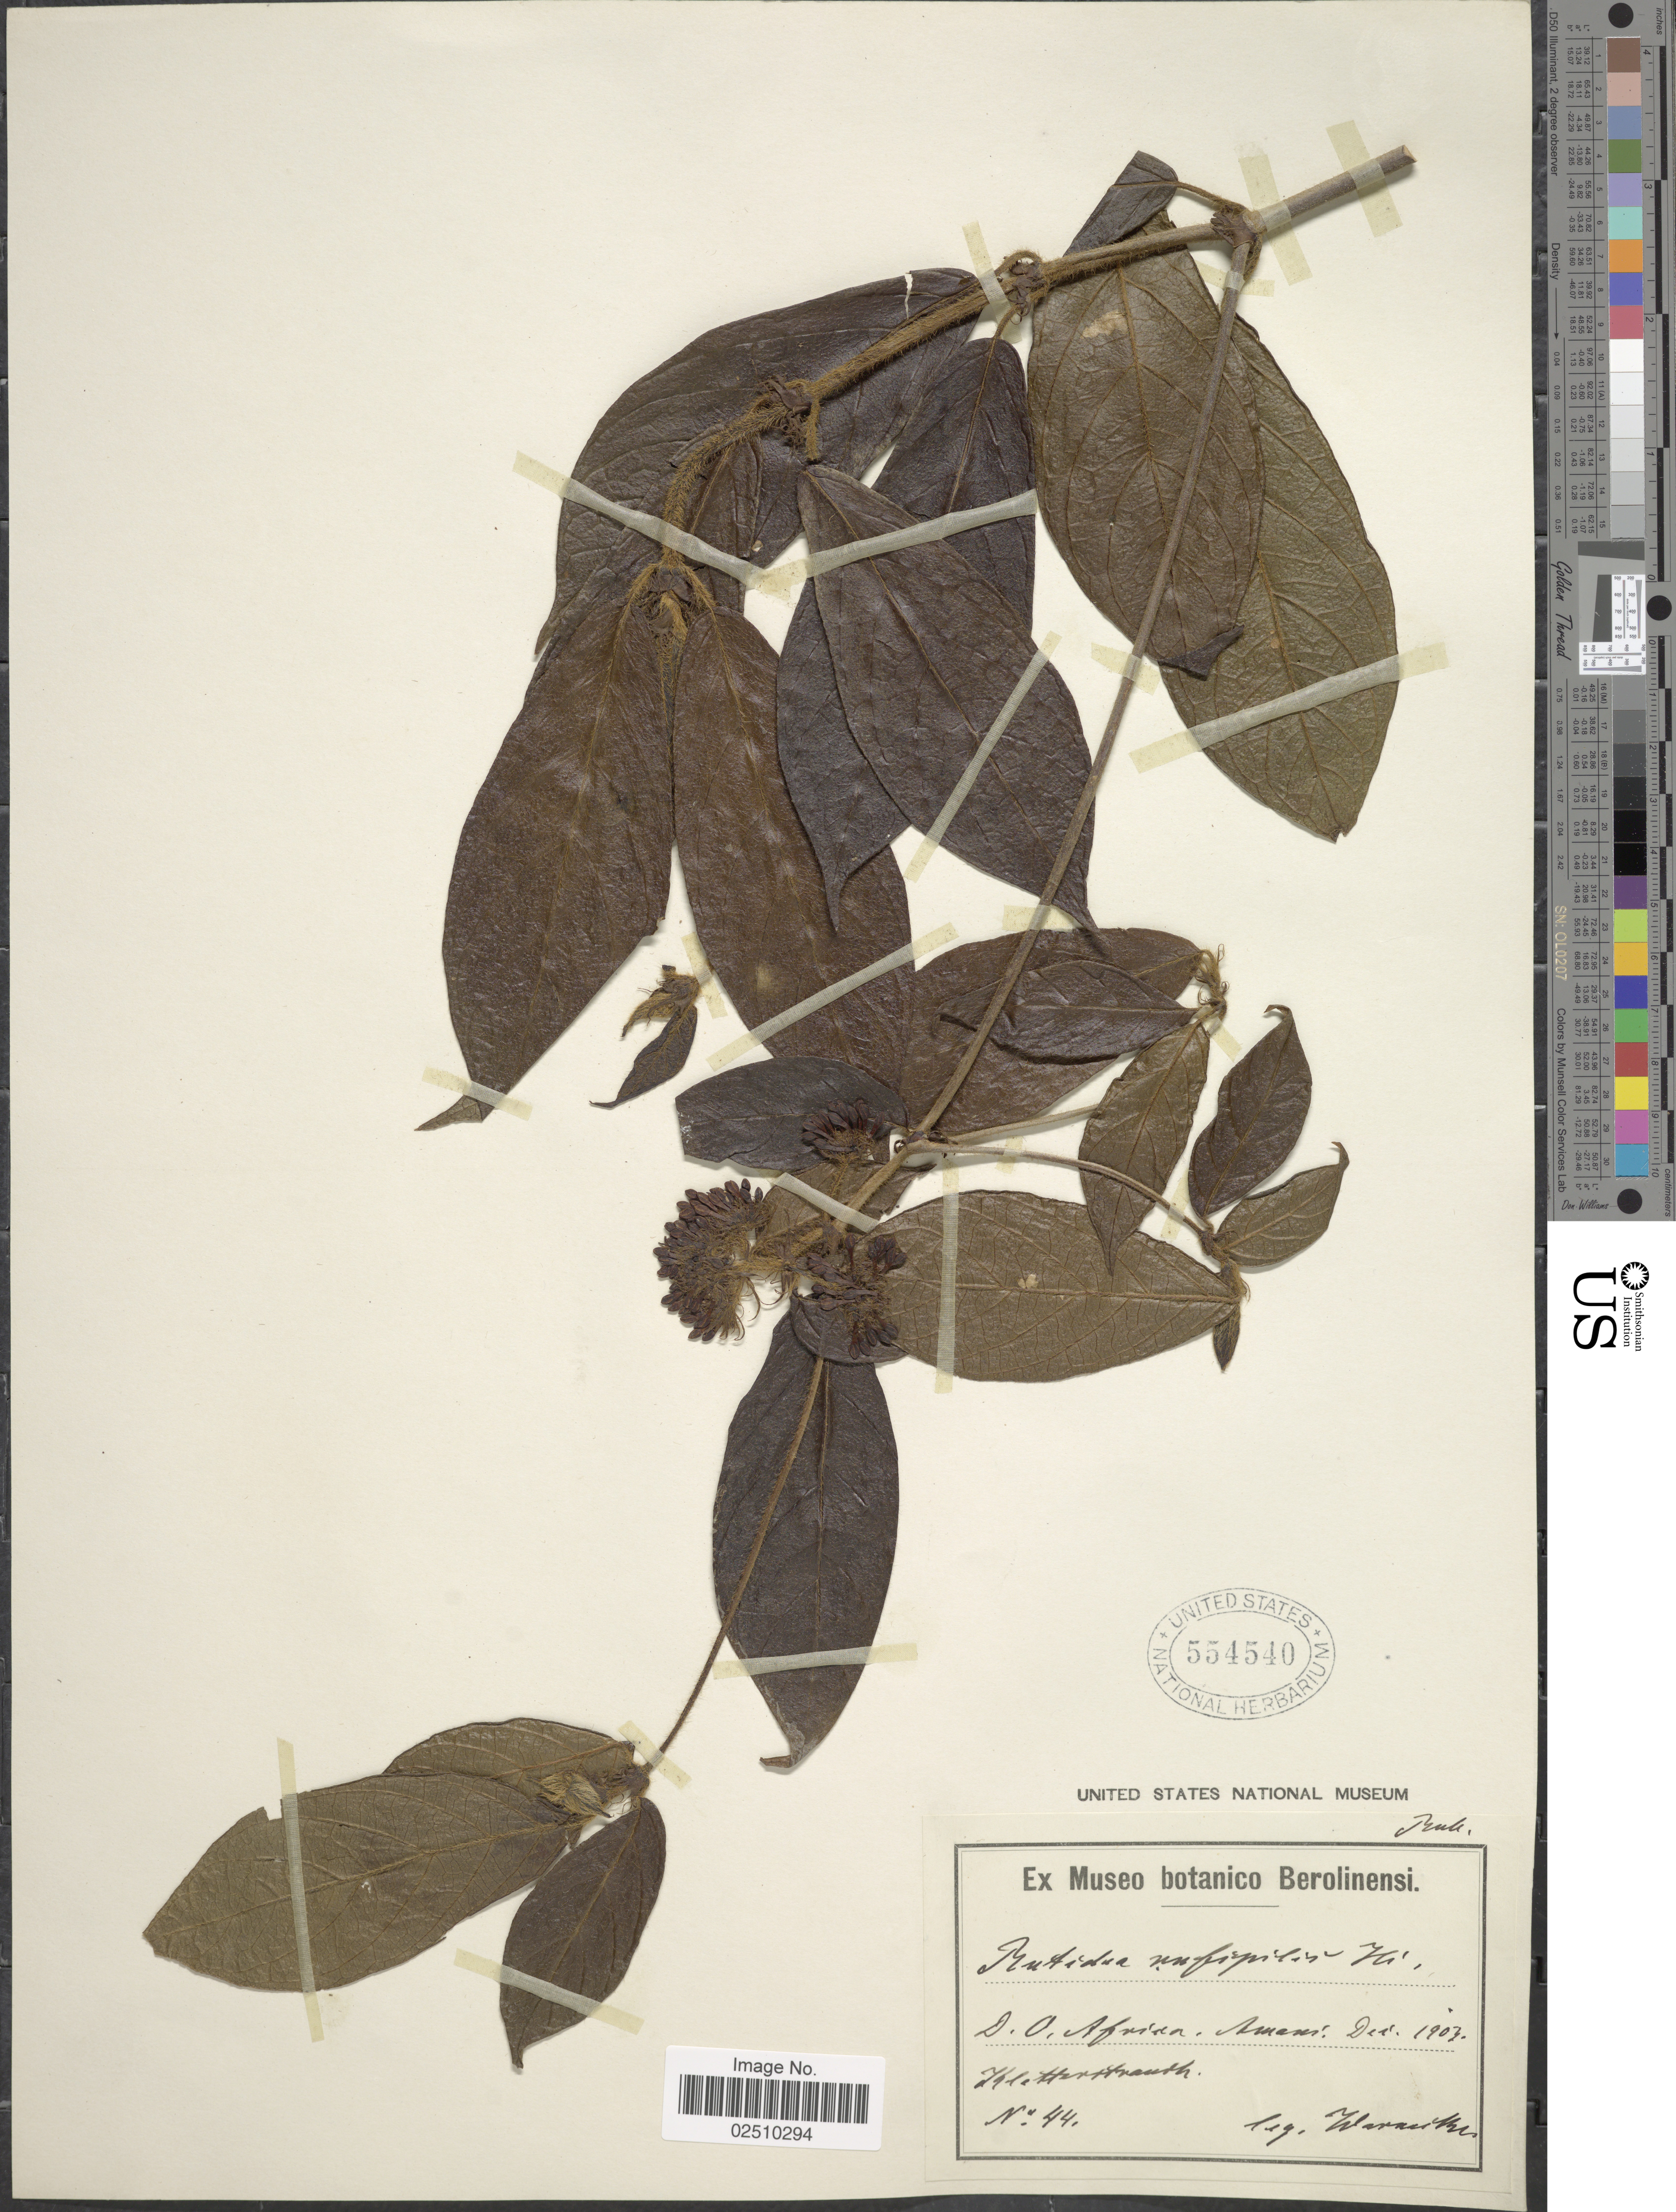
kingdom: Plantae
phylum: Tracheophyta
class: Magnoliopsida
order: Gentianales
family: Rubiaceae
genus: Rutidea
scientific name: Rutidea rufipilis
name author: Hiern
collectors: -. Warnecke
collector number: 44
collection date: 1903-12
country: Tanzania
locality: D.O. Africa: Amani, [illegible text]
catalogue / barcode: US 554540